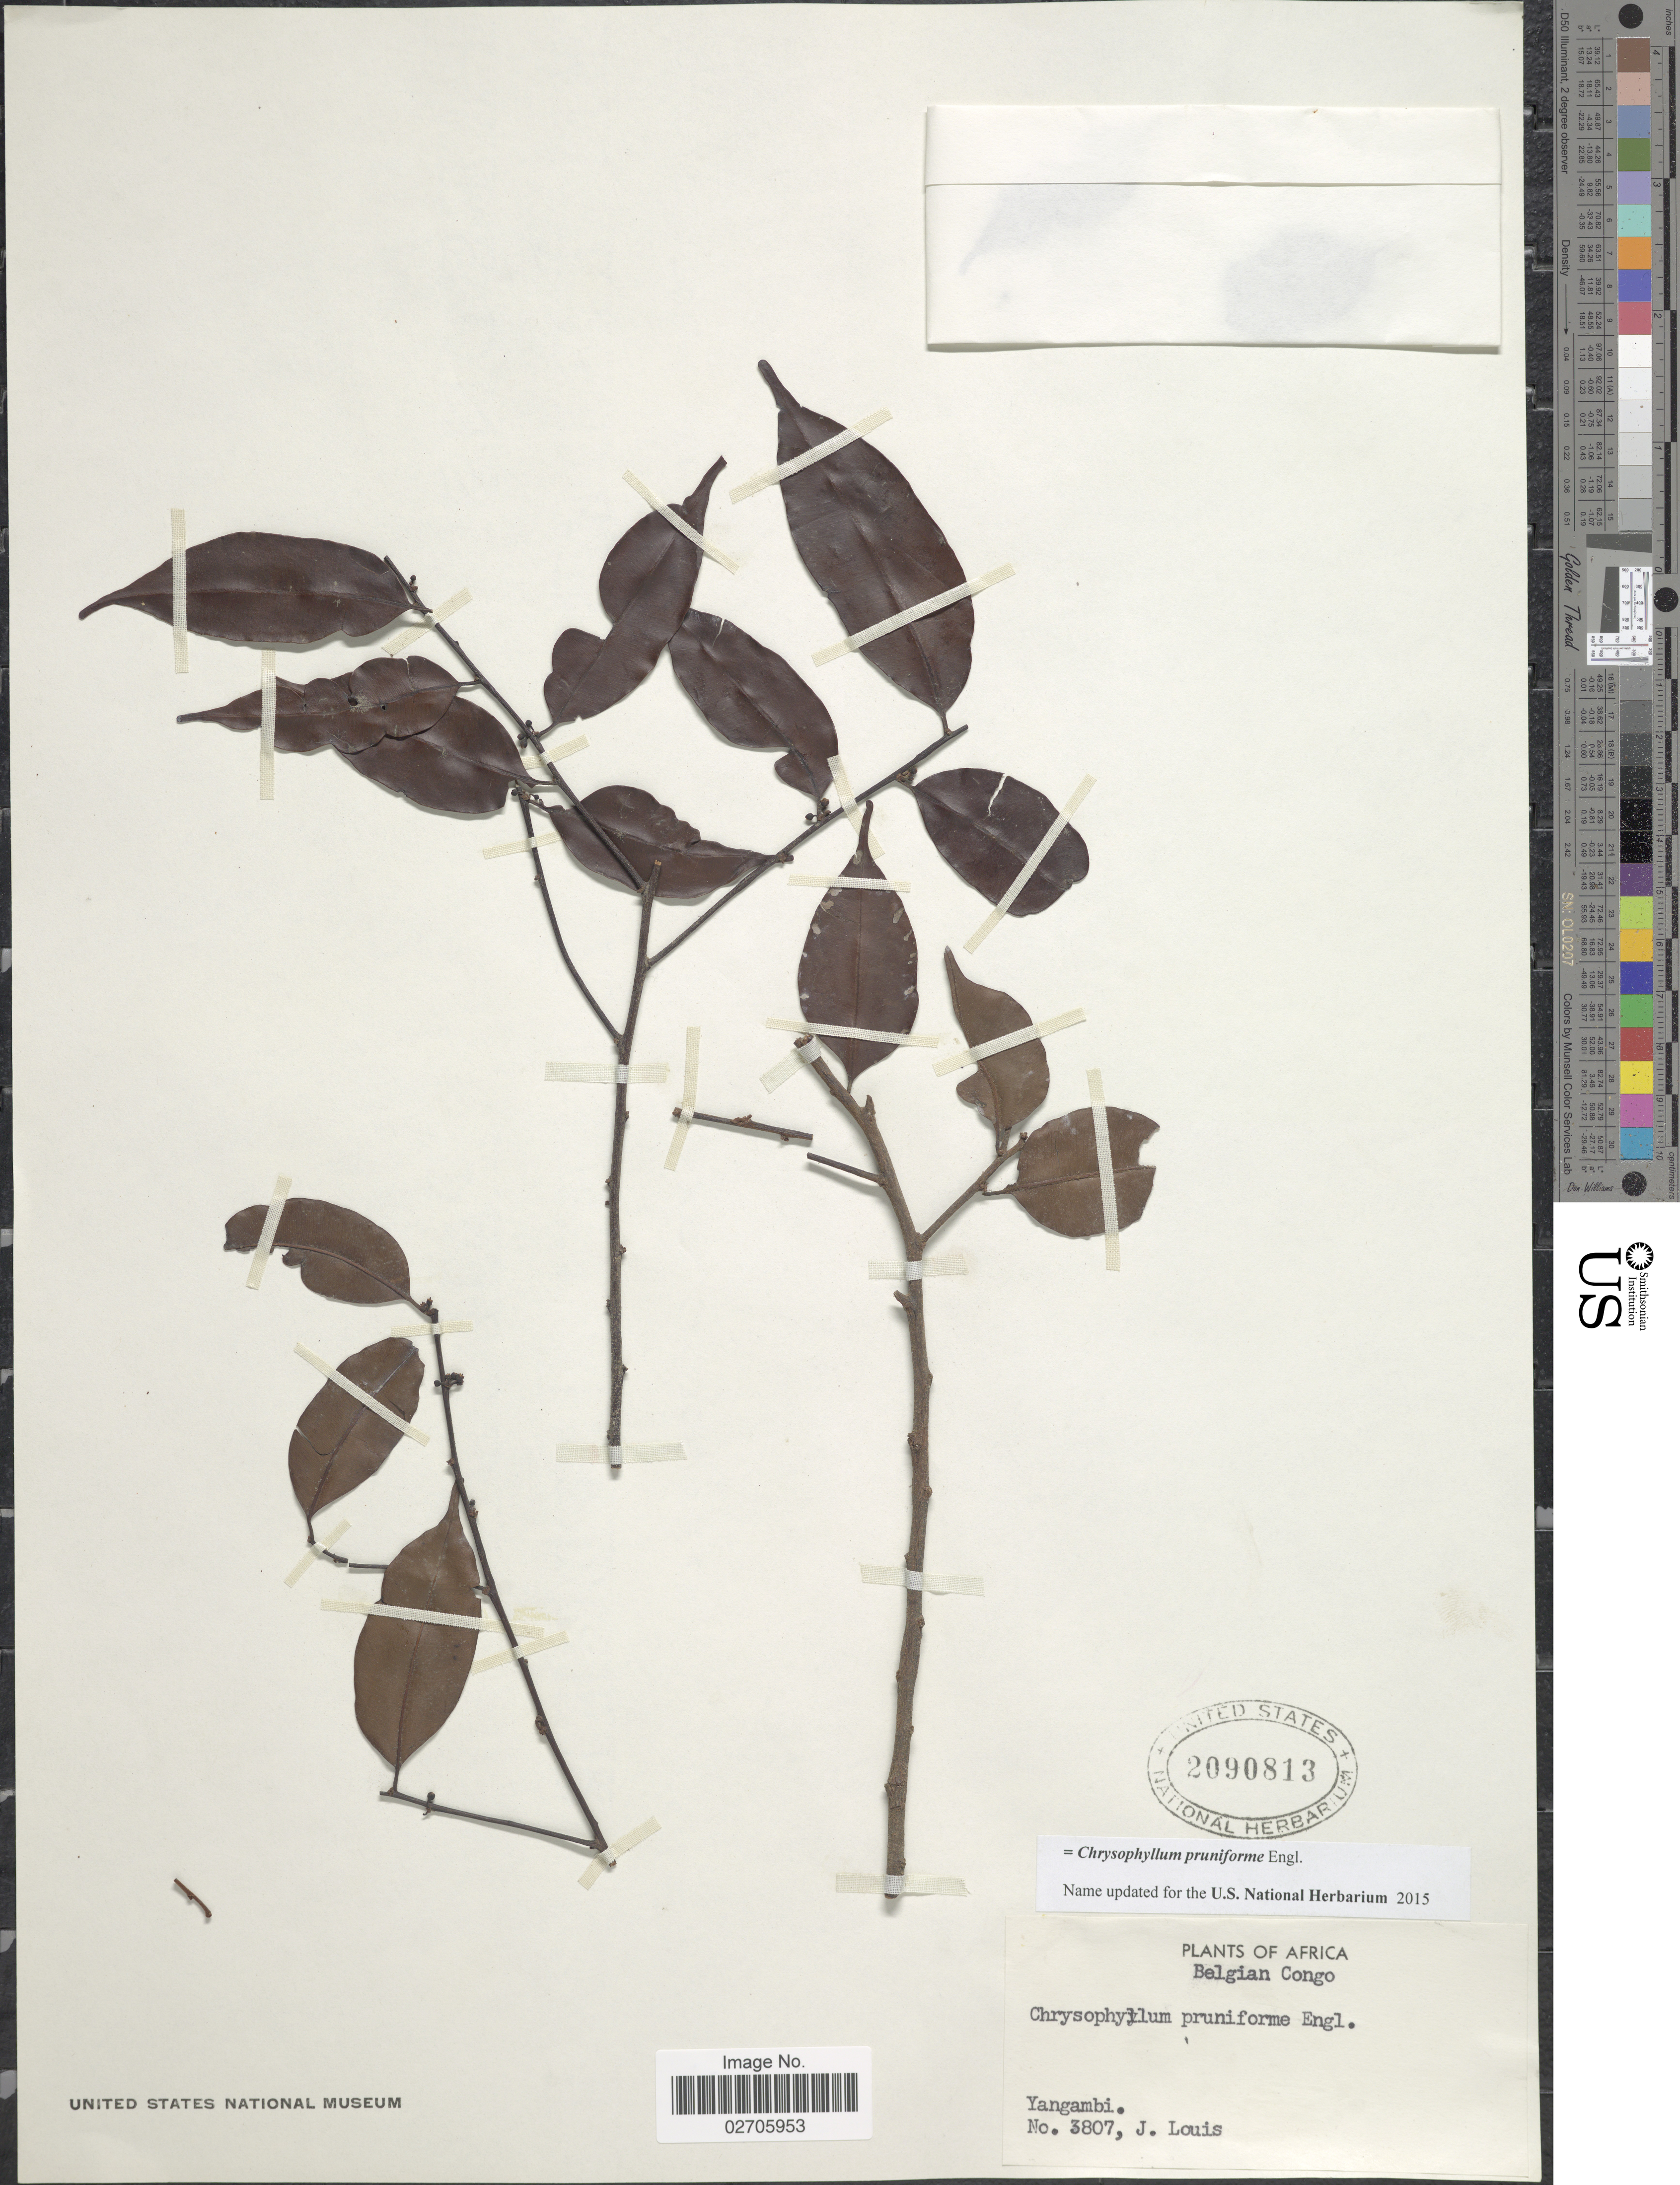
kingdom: Plantae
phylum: Tracheophyta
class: Magnoliopsida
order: Ericales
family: Sapotaceae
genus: Chrysophyllum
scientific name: Chrysophyllum pruniforme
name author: Pierre ex Engl.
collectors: J. Louis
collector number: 3807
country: Congo, Democratic Republic of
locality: Belgian Congo, Yangambi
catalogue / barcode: US 2090813